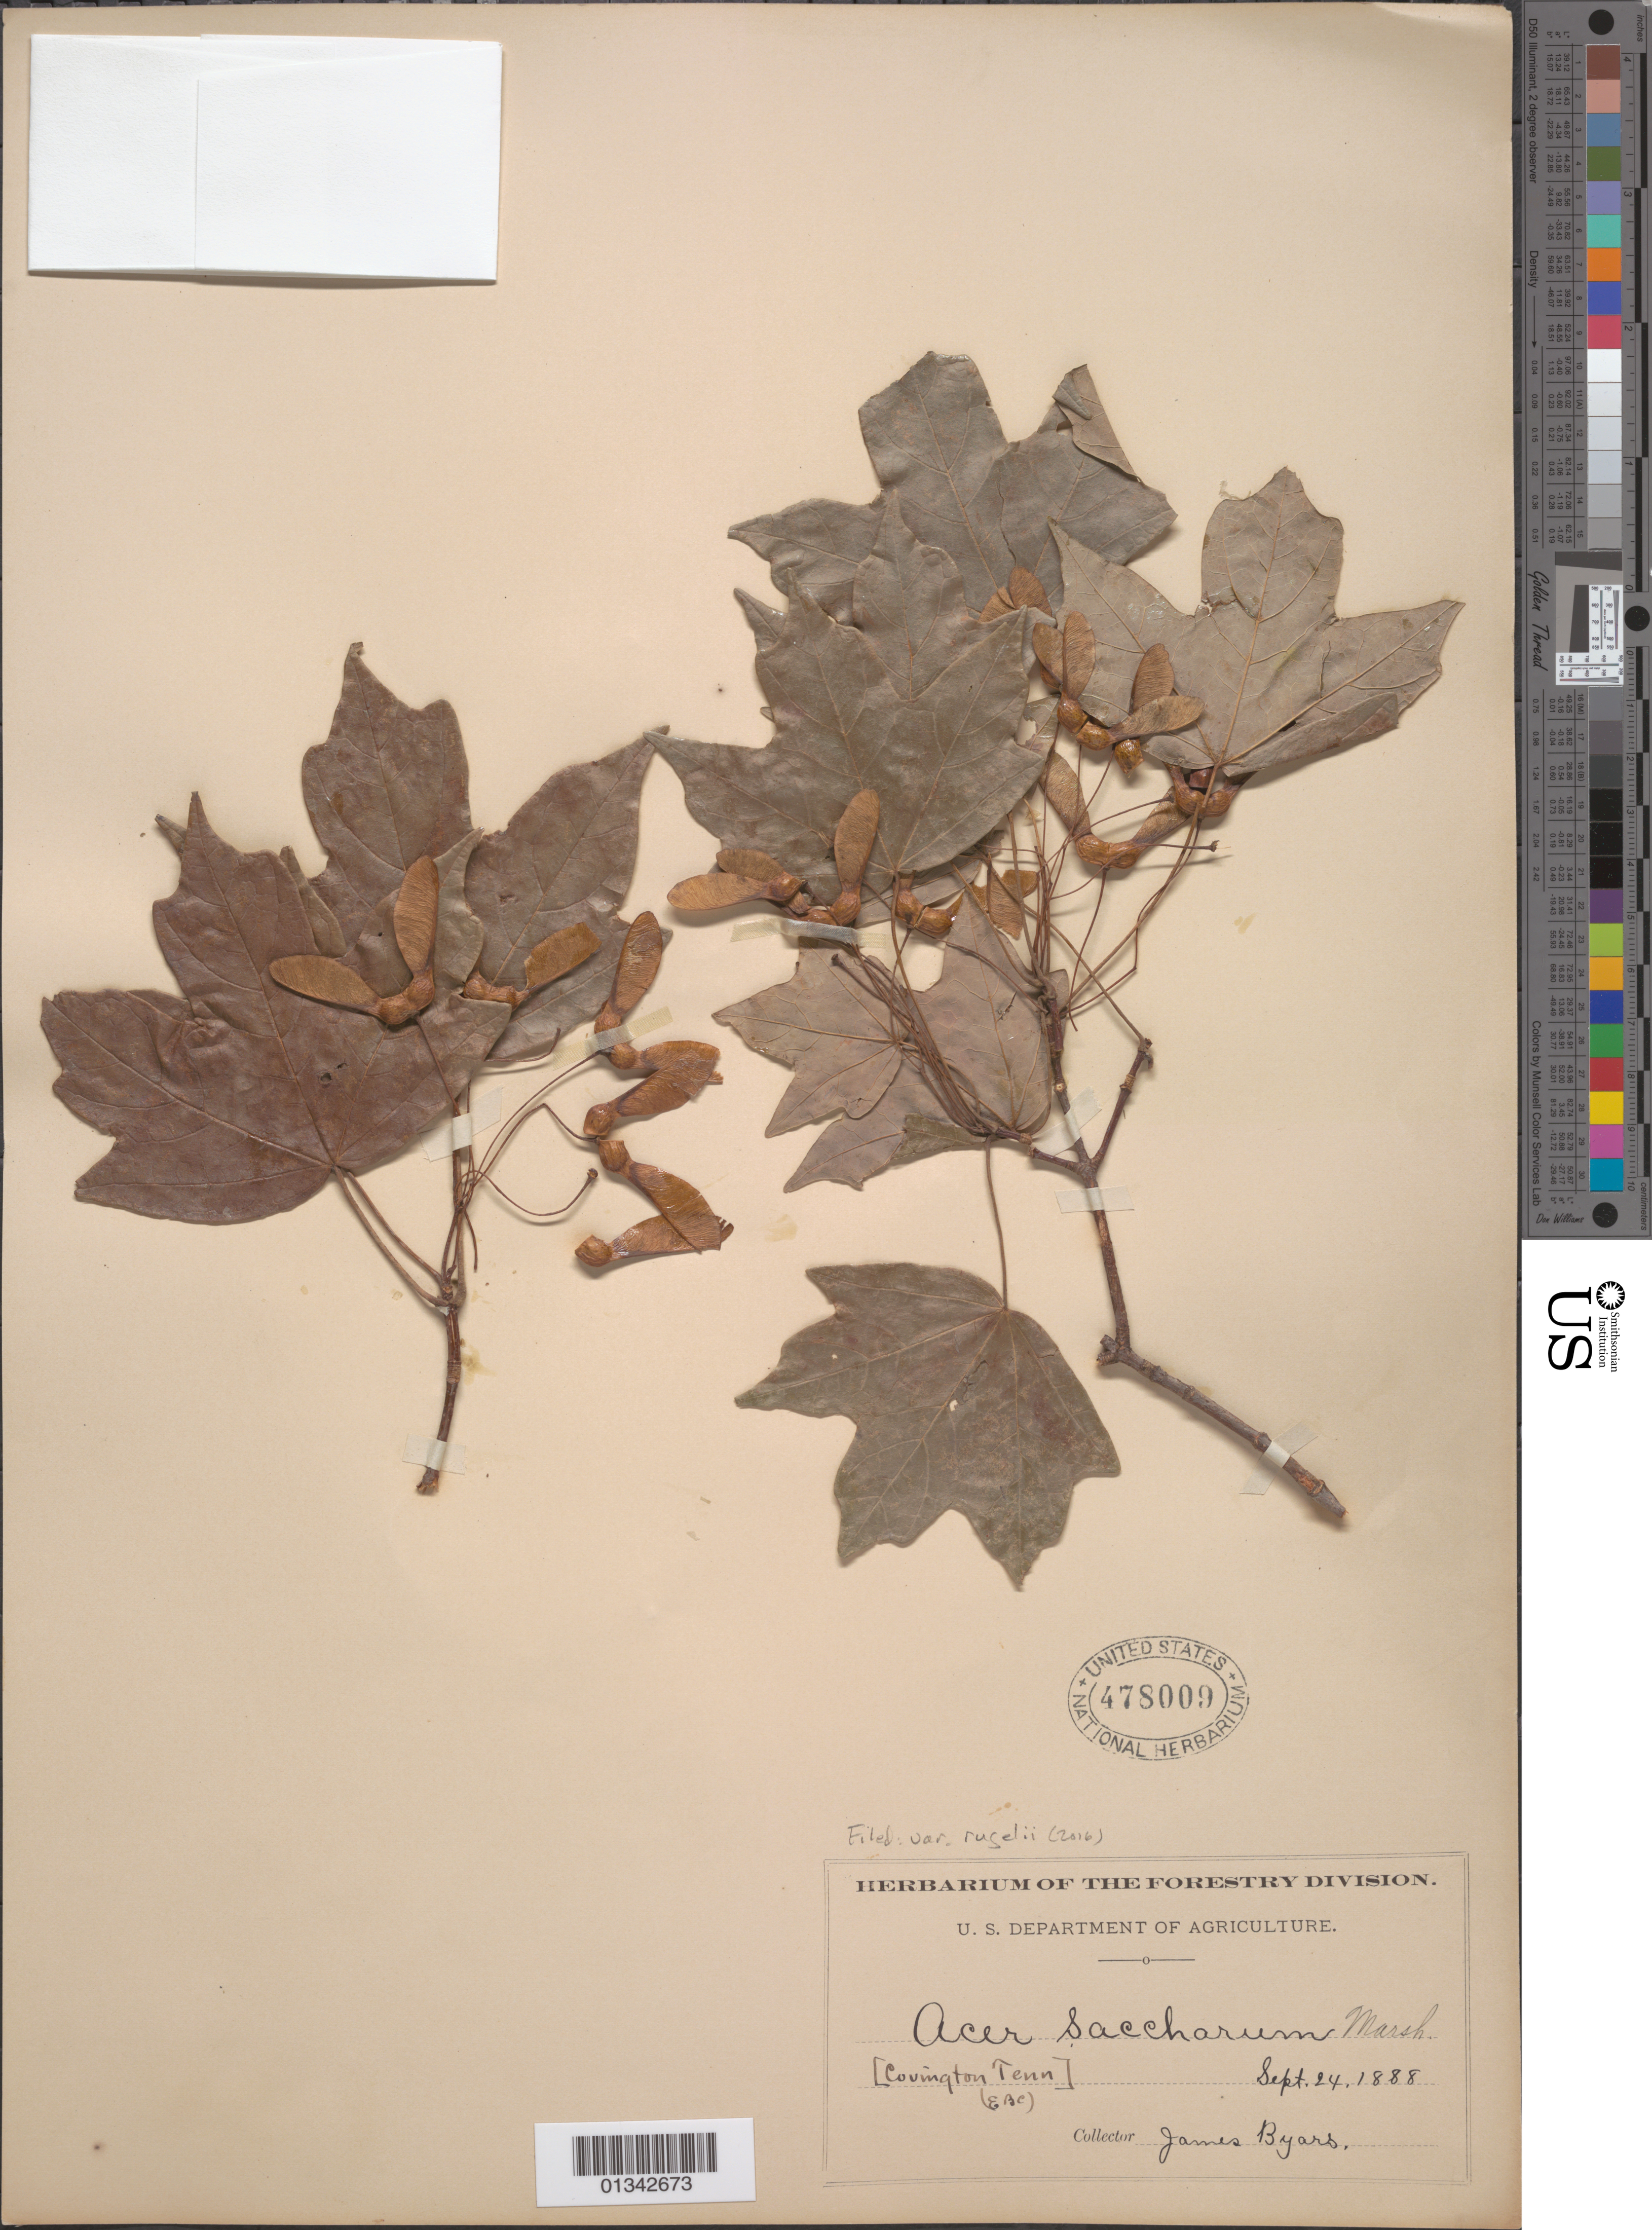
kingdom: Plantae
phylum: Tracheophyta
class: Magnoliopsida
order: Sapindales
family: Sapindaceae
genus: Acer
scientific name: Acer saccharum var. rugelii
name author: (Pax) Rehder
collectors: J. Byars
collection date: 1888-09-24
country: United States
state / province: Tennessee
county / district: Tipton County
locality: Covington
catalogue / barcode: US 478009